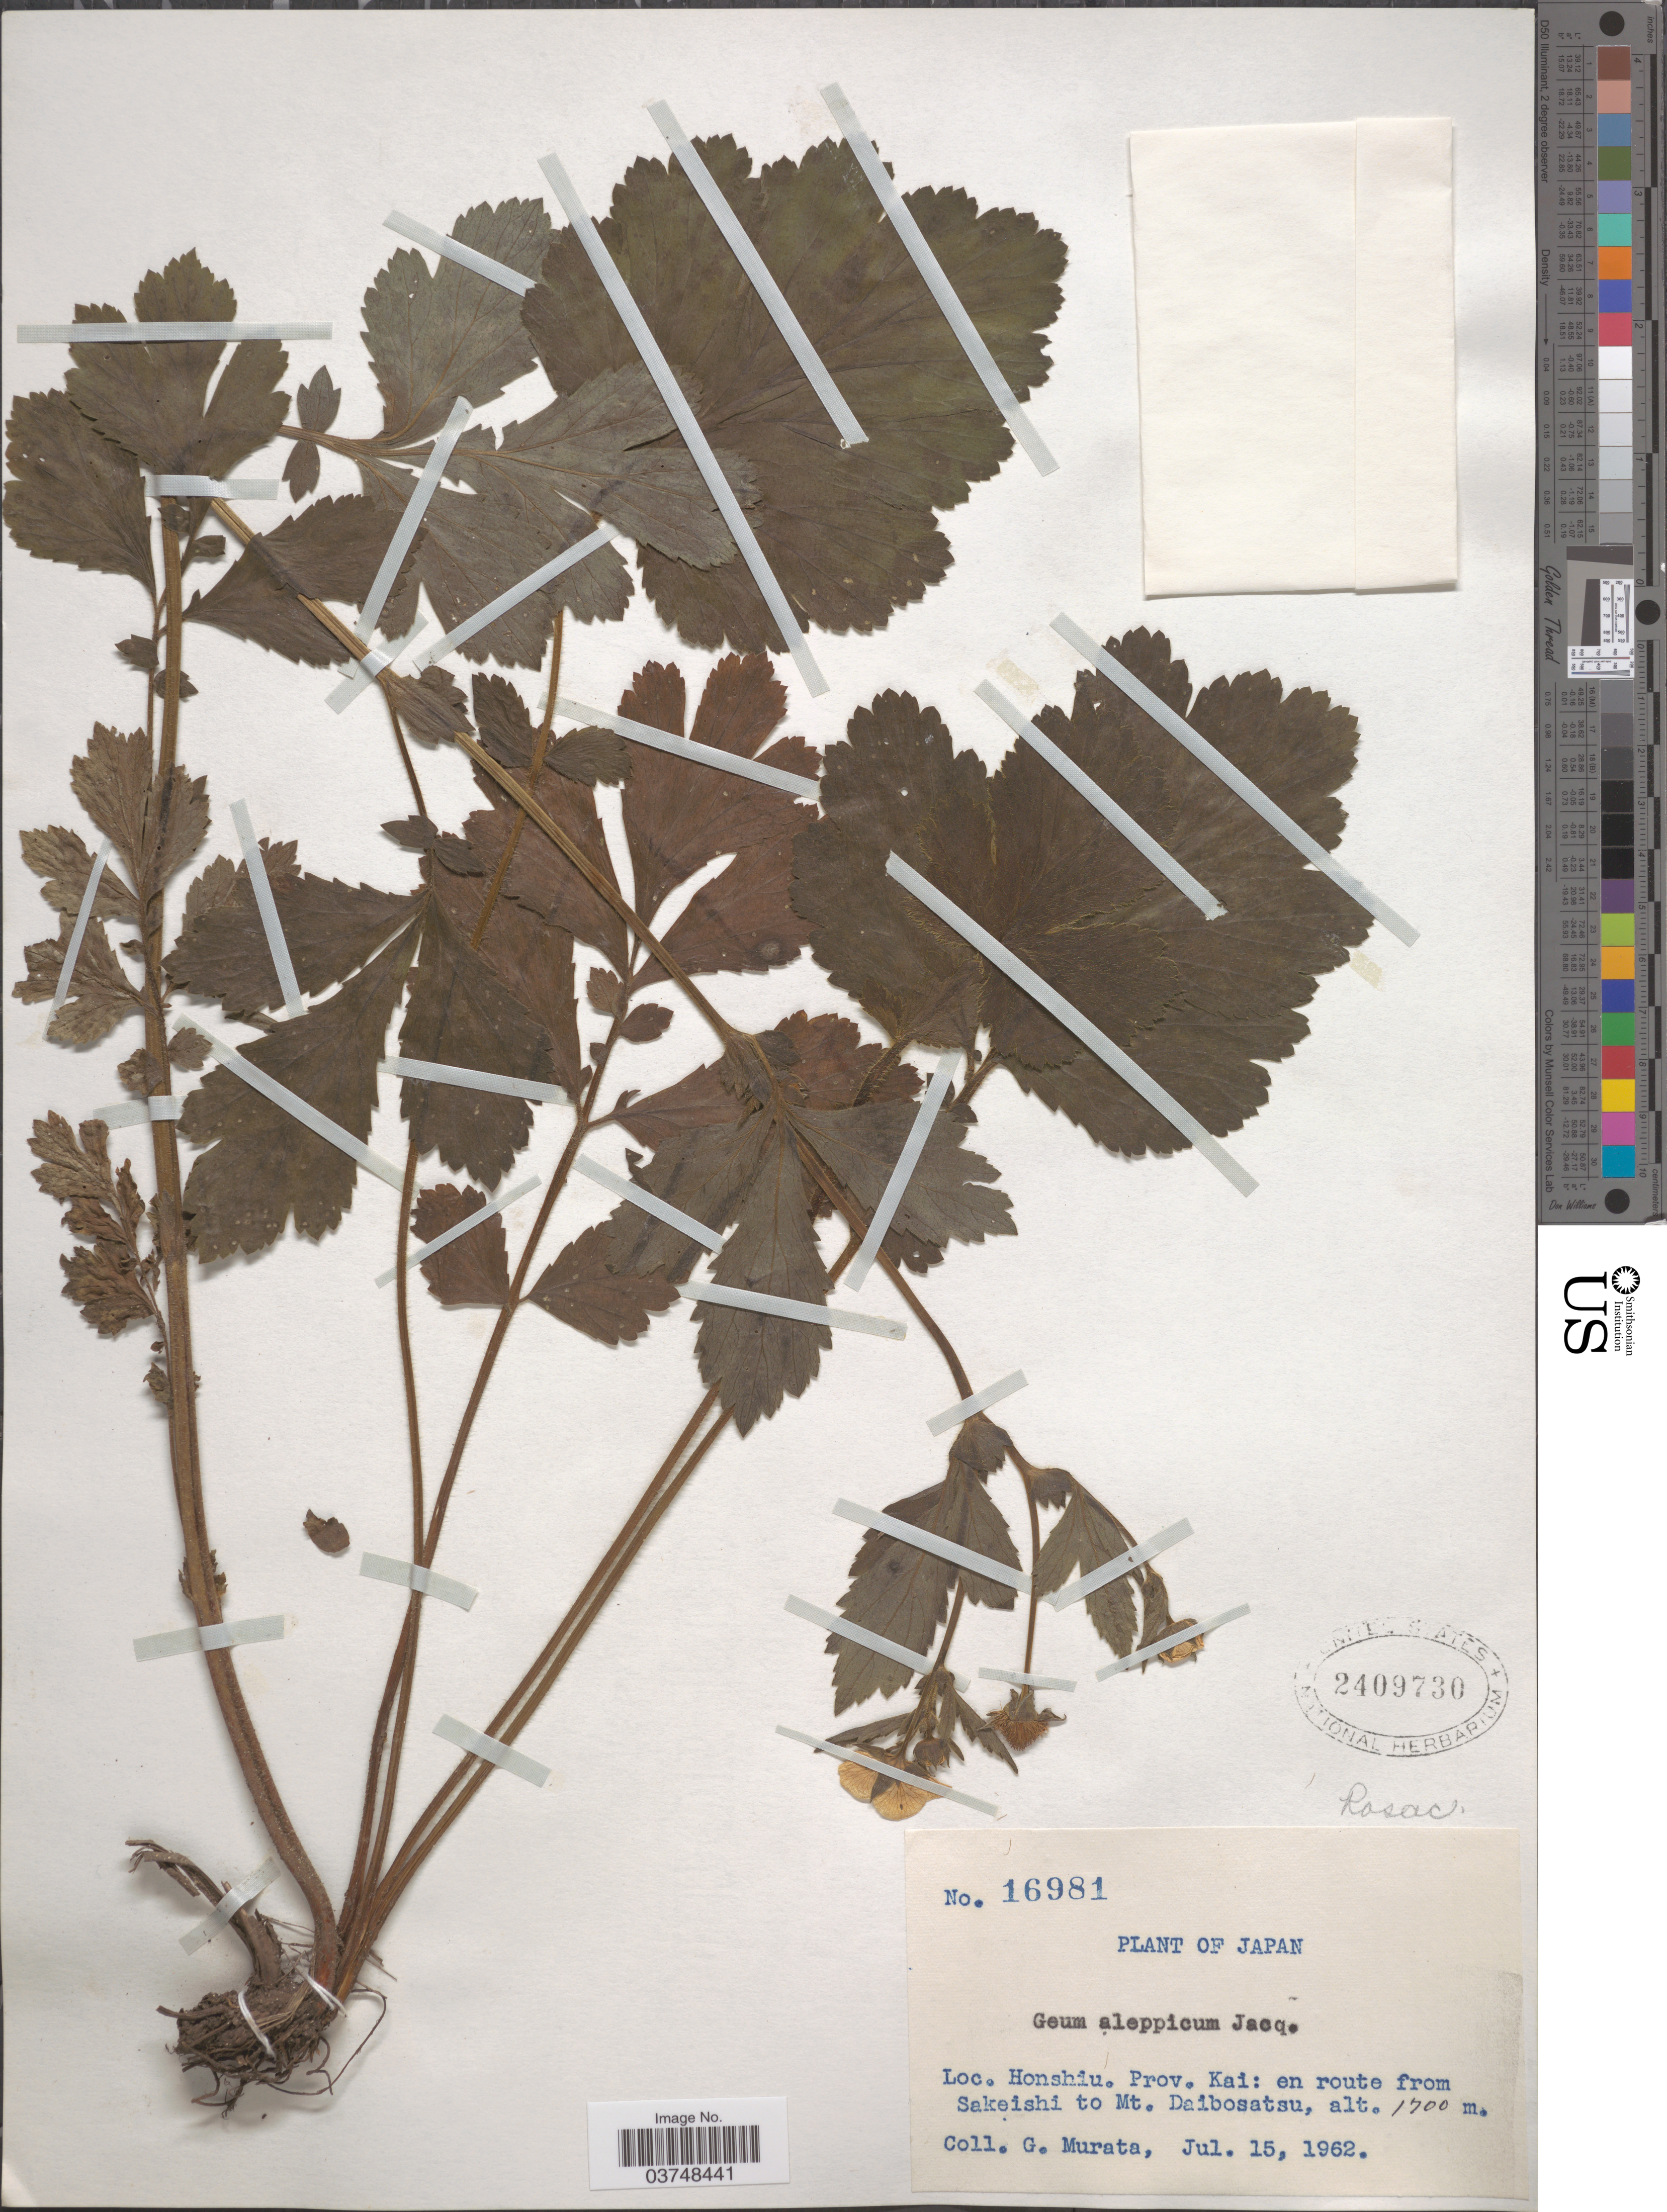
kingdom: Plantae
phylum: Tracheophyta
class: Magnoliopsida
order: Rosales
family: Rosaceae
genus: Geum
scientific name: Geum aleppicum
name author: Jacq.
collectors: G. Murata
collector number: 16981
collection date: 1962-07-15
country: Japan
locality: Honshiu, Prov. Kai: en route from Sakeishi to Mt. Daibosatsu.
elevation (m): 1700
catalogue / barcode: US 2409730